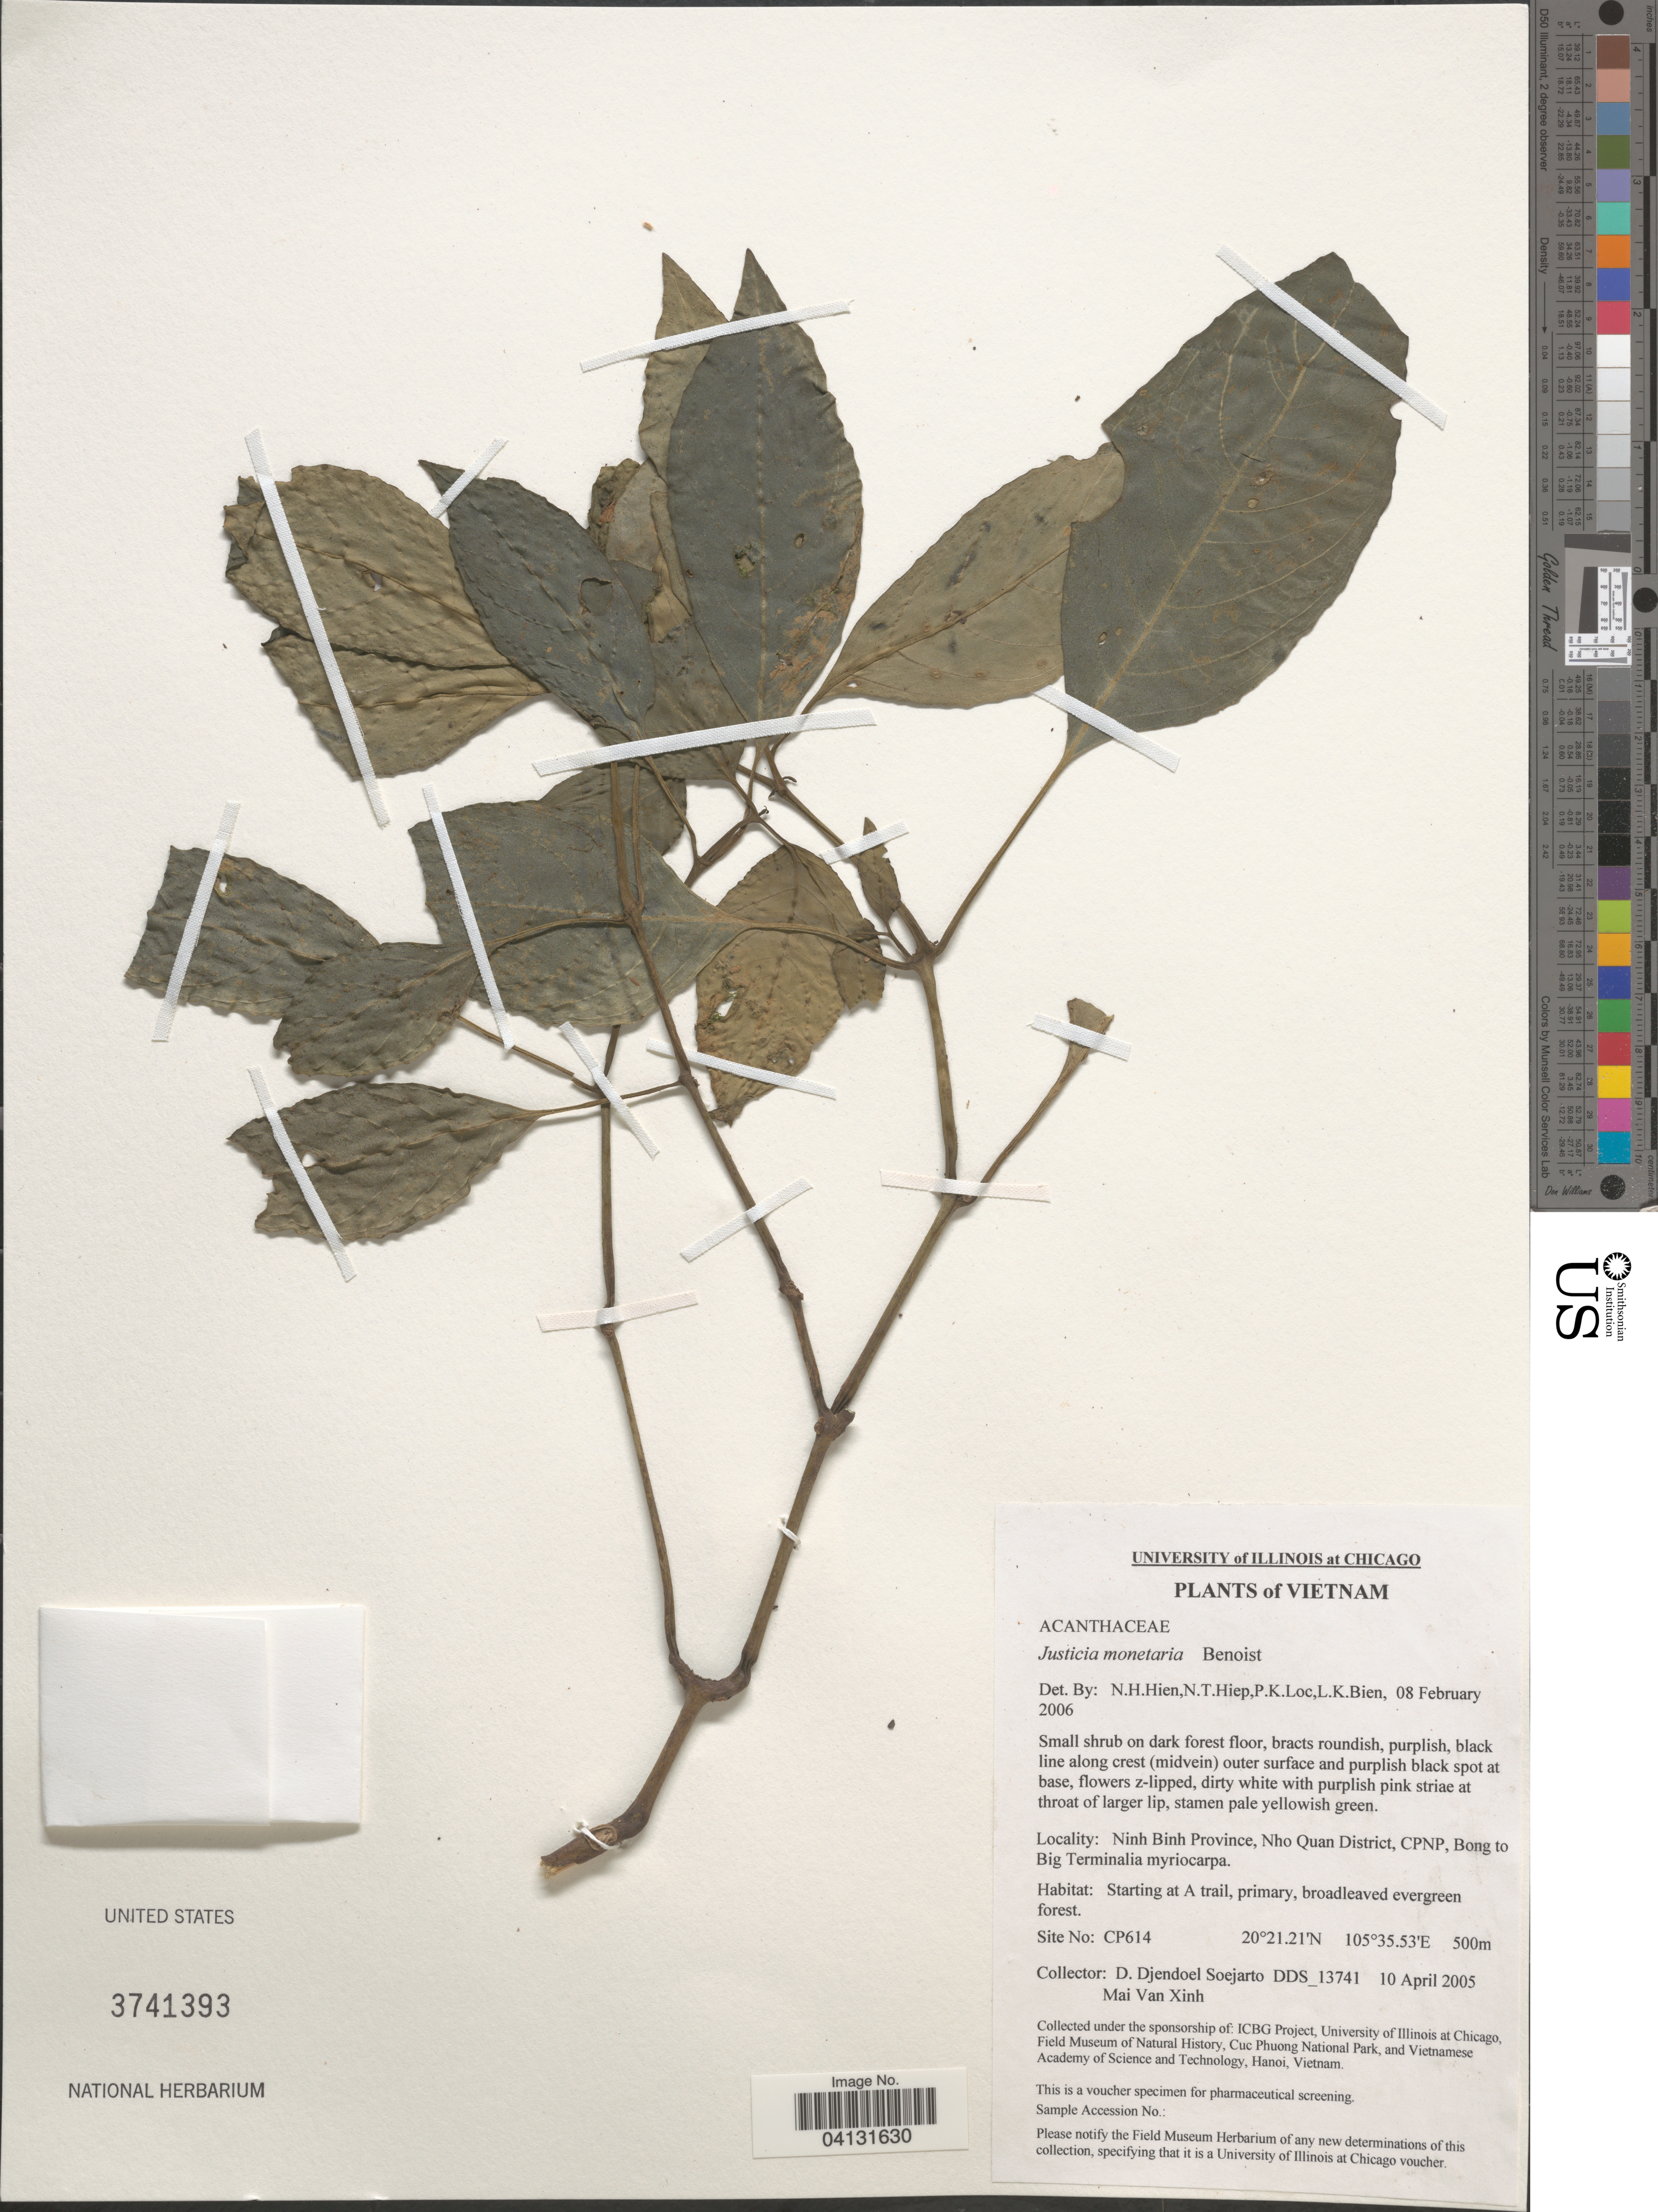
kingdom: Plantae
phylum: Tracheophyta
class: Magnoliopsida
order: Lamiales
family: Acanthaceae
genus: Justicia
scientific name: Justicia monetaria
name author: Benoist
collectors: D. D. Soejarto & M. Xinh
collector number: DDS13741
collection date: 2005-04-10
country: Vietnam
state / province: Ninh Binh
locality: Nho Quan District, CPNP, Bong to Big Terminalia myriocarpa. Site No: CP614.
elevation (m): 500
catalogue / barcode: US 3741393